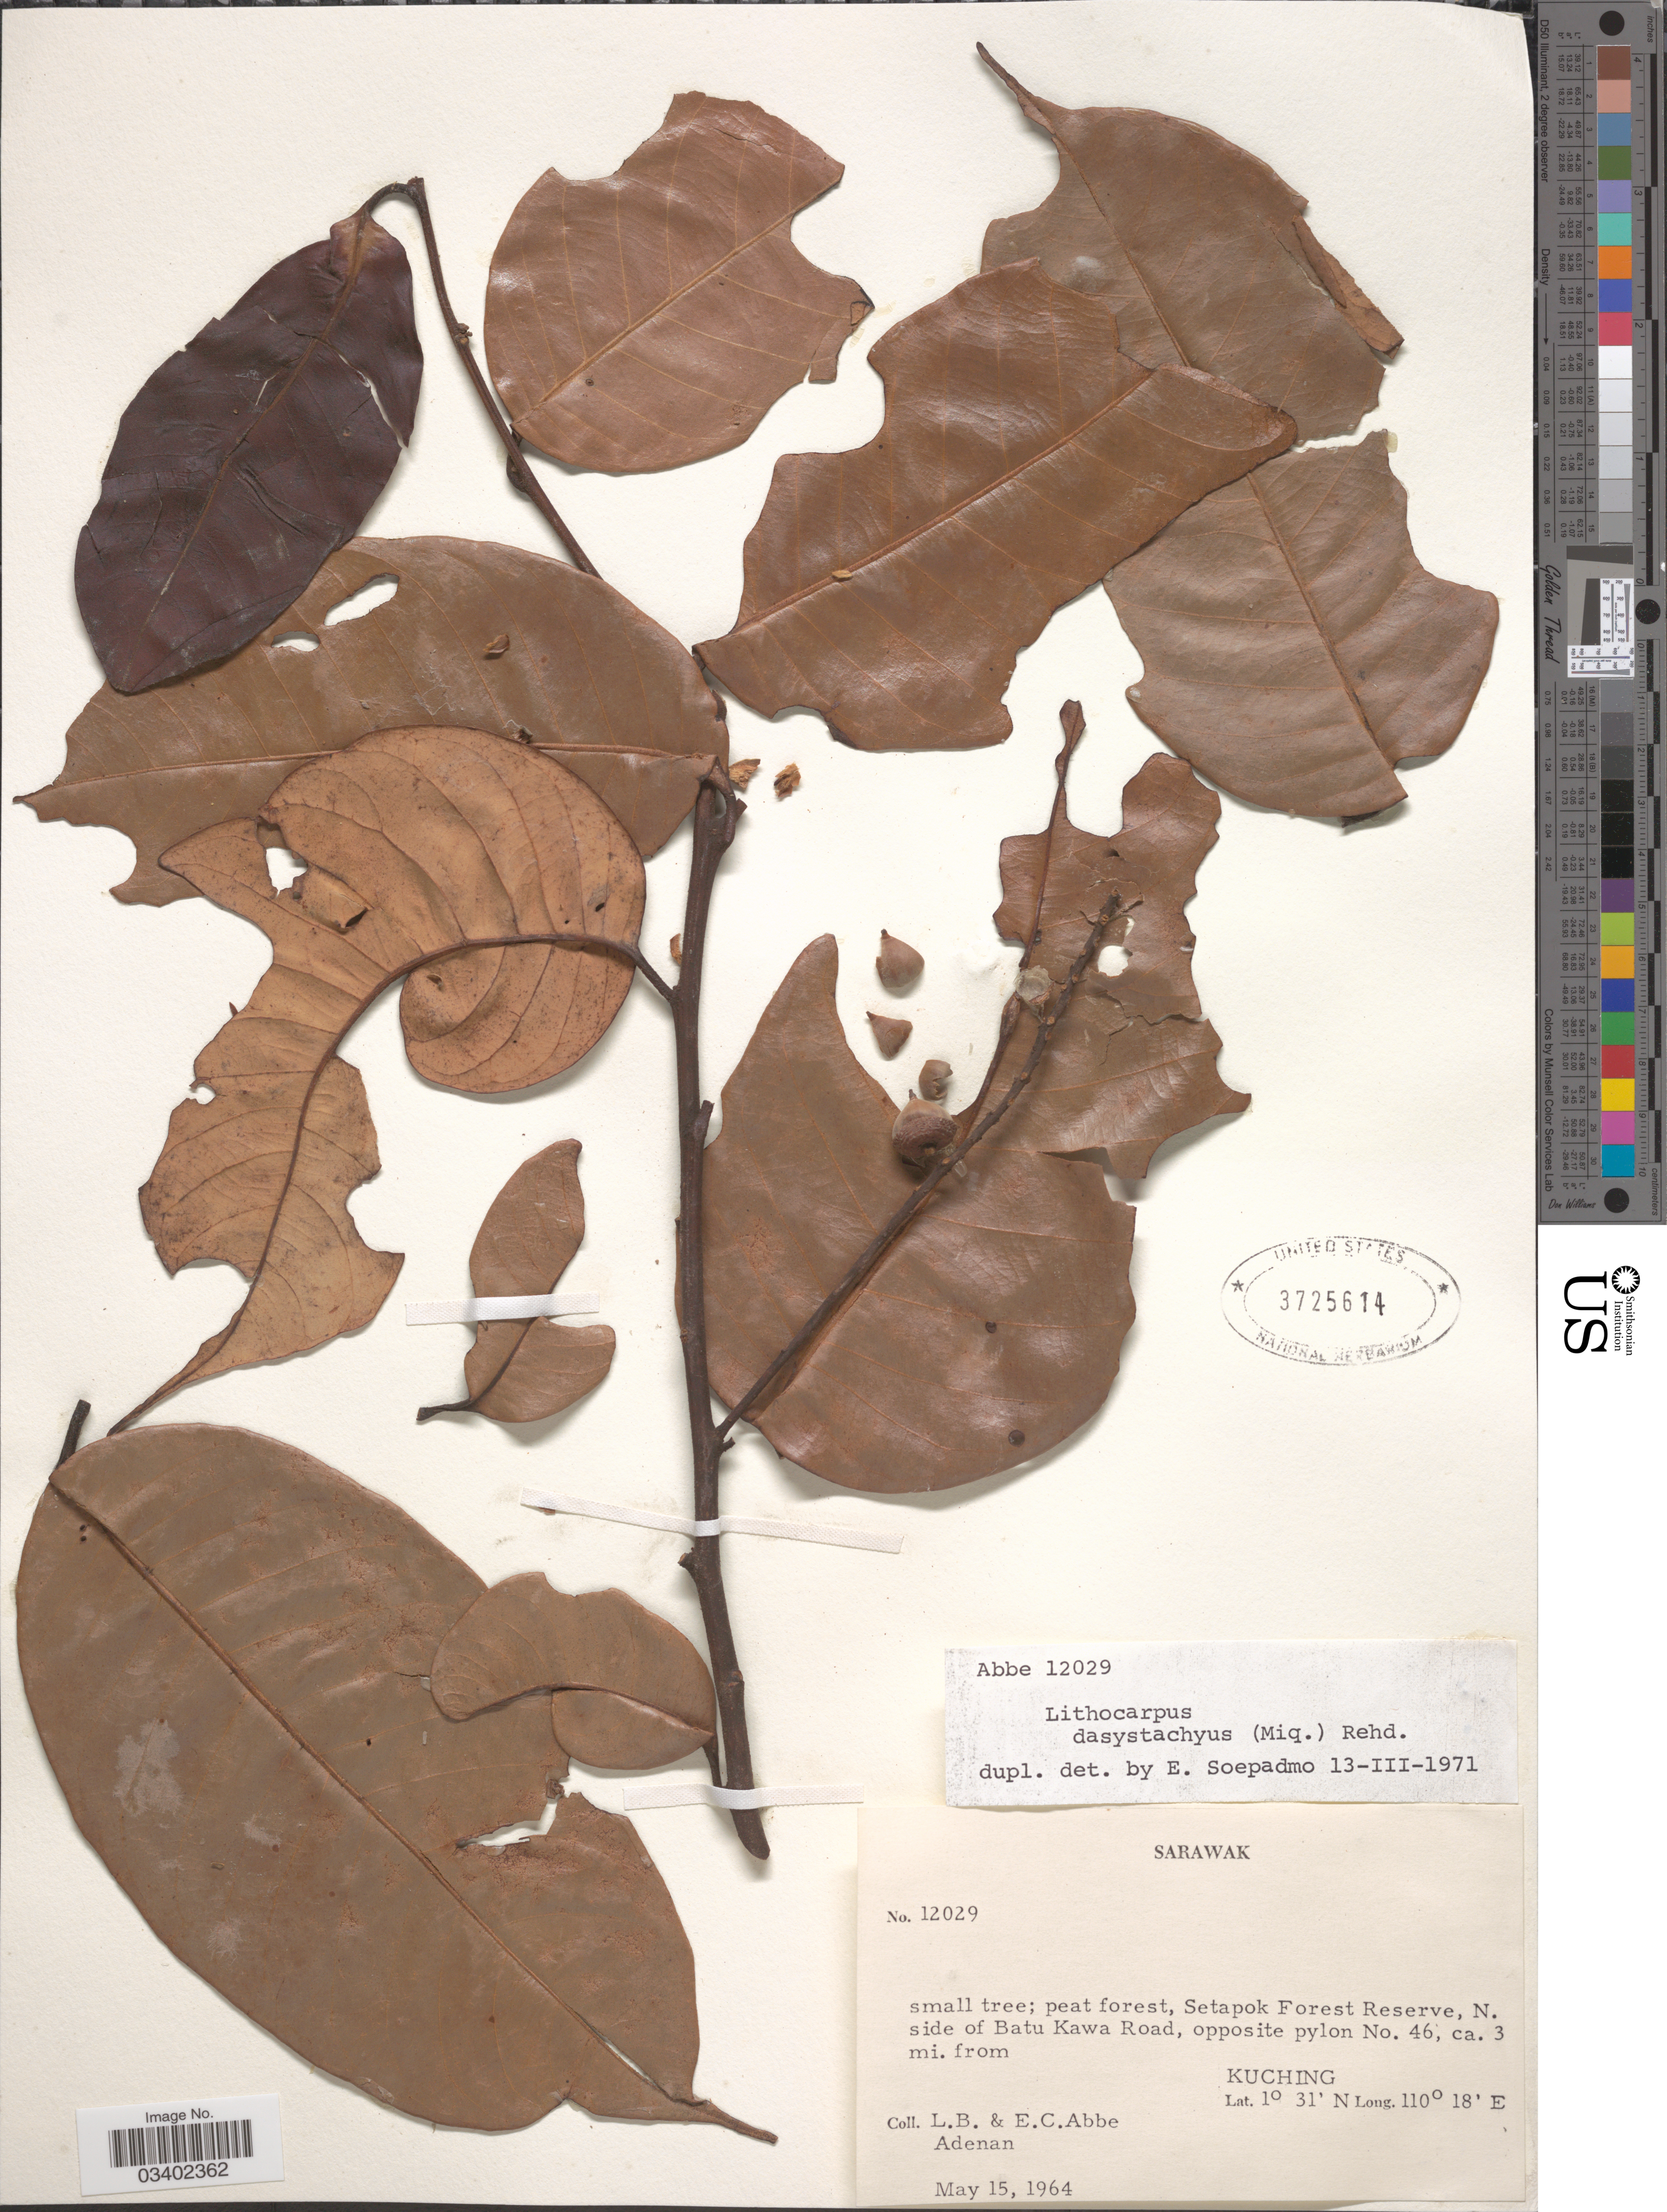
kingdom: Plantae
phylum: Tracheophyta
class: Magnoliopsida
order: Fagales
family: Fagaceae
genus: Lithocarpus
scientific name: Lithocarpus dasystachyus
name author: (Miq.) Rehder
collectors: L. B. Abbe, E. C. Abbe & Adenan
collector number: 12029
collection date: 1964-05-15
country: Malaysia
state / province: Sarawak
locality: Setapok Forest Reserve, N. side of Batu Kawa Road, opposite pylon No. 46, ca. 3 mi. from Kuching.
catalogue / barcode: US 3725614